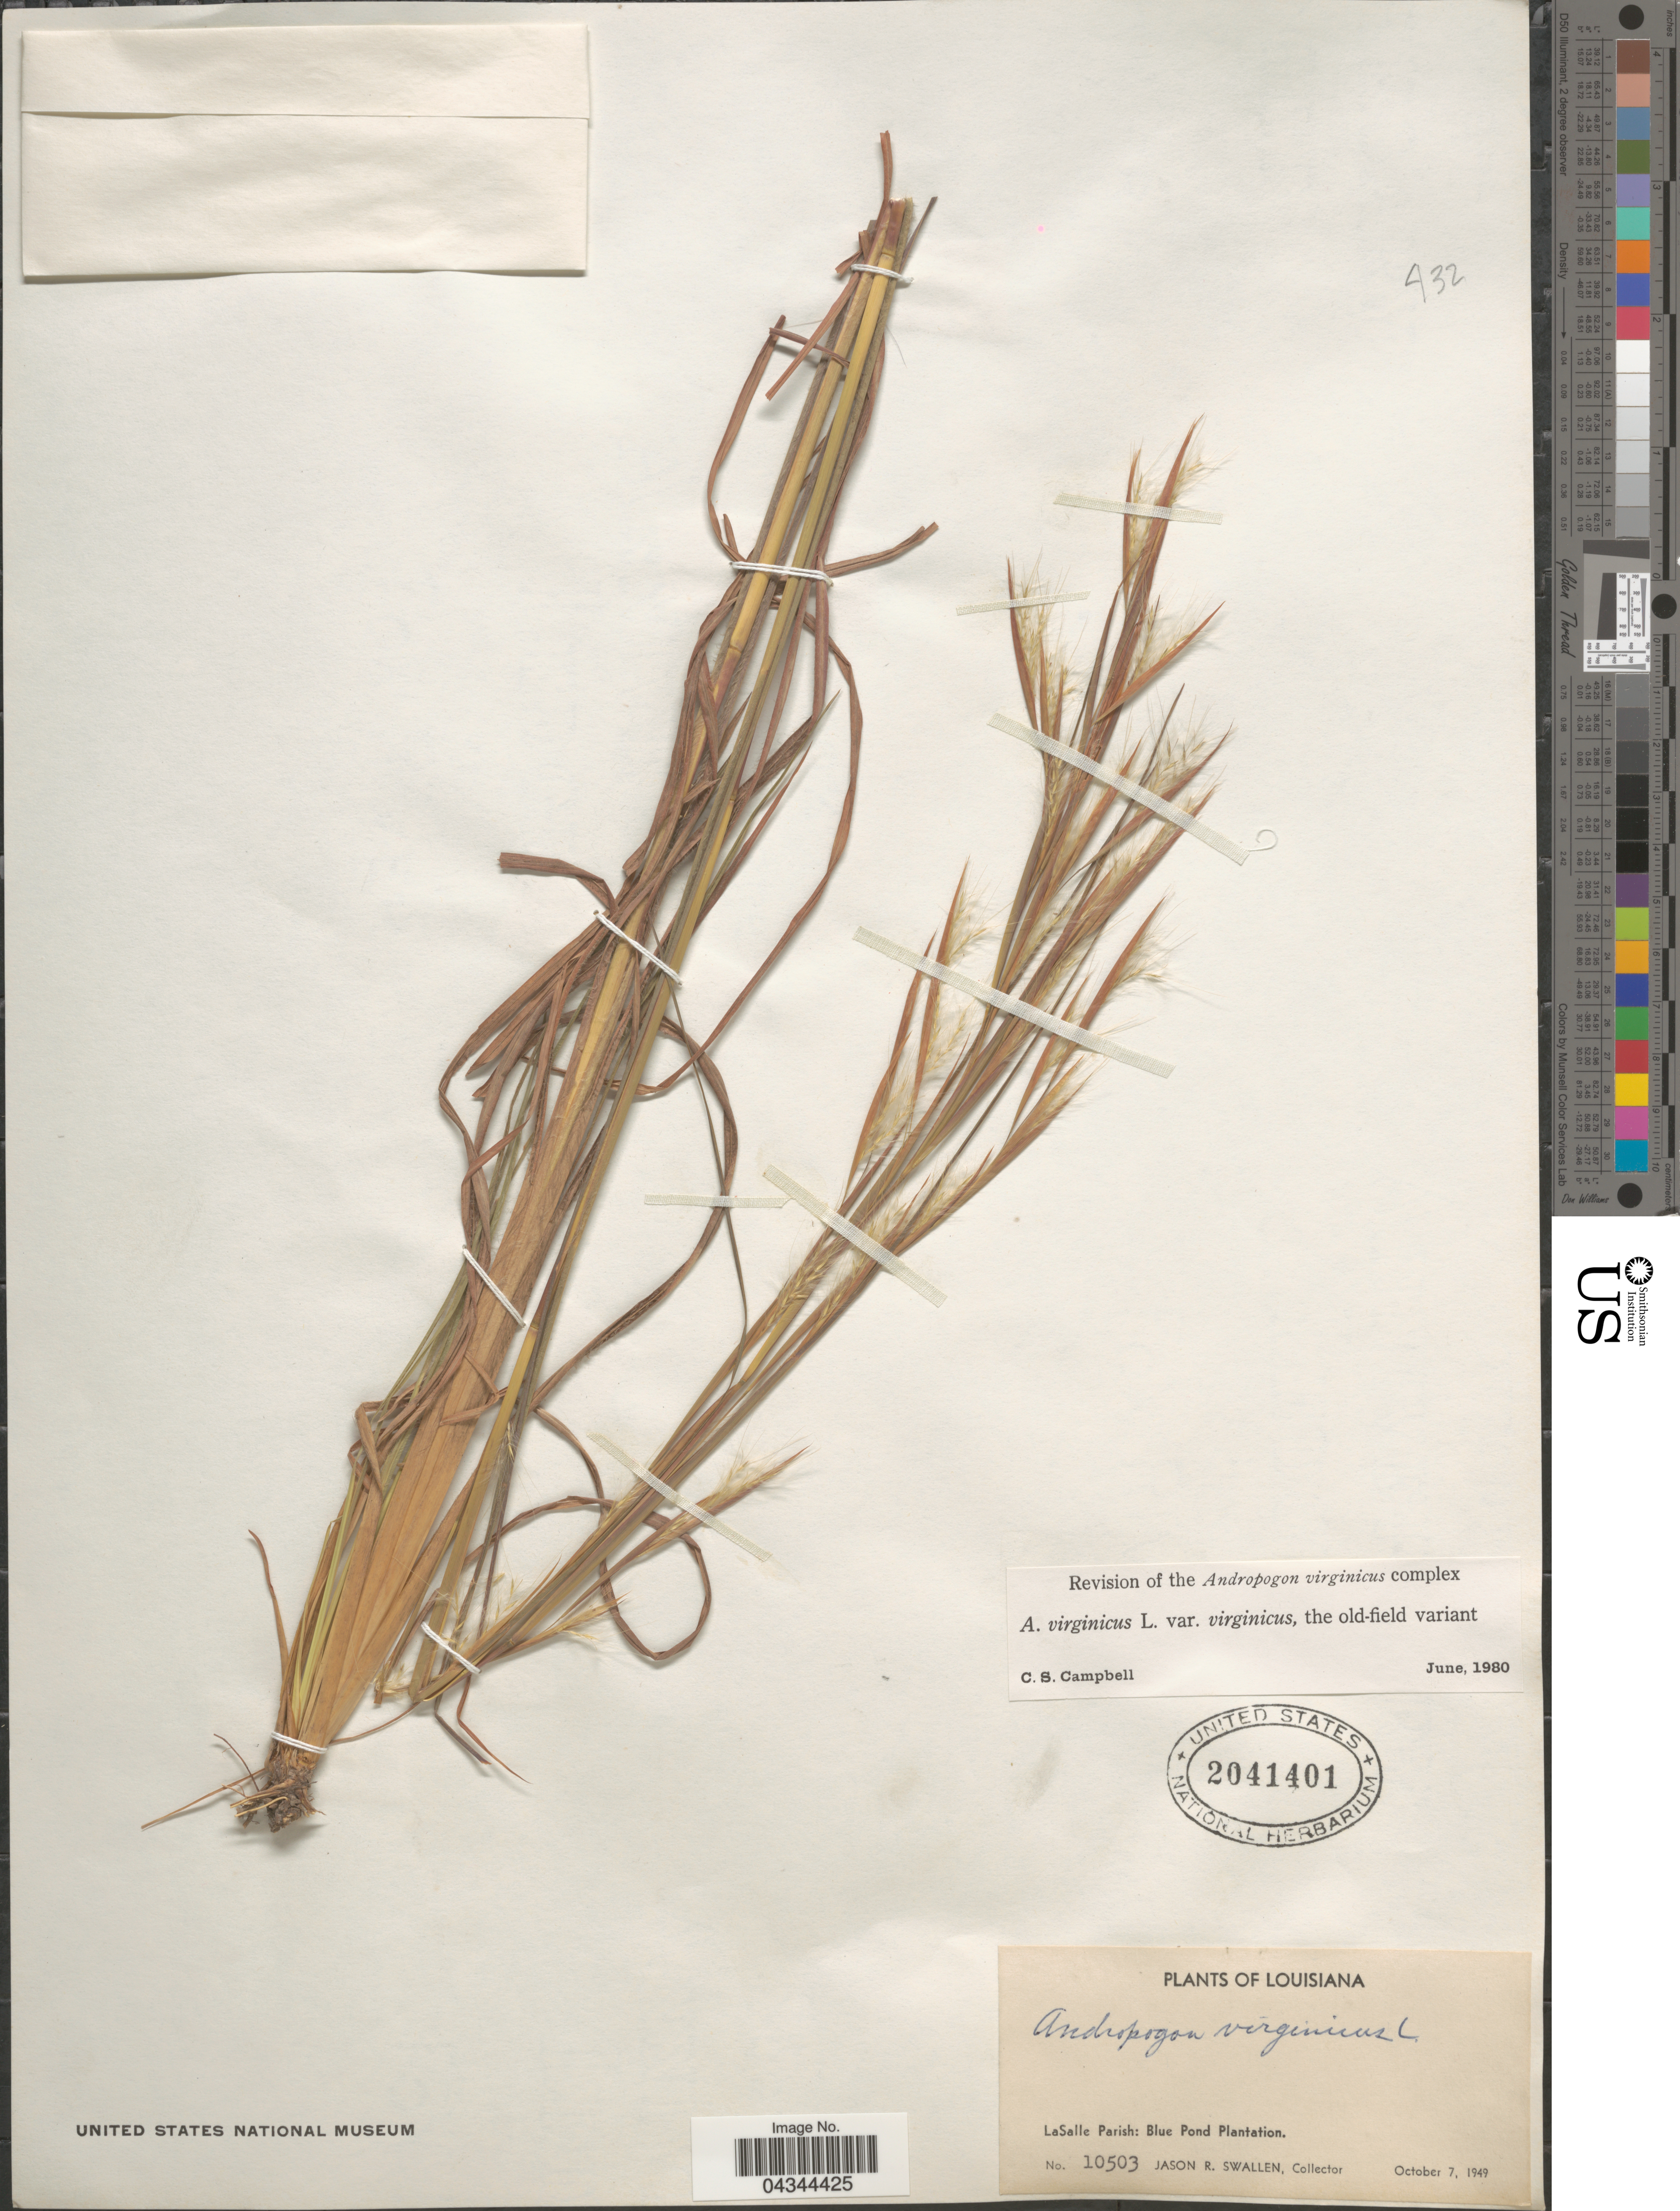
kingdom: Plantae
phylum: Tracheophyta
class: Liliopsida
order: Poales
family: Poaceae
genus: Andropogon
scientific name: Andropogon virginicus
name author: L.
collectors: J. R. Swallen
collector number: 10503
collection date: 1949-10-07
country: United States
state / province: Louisiana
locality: LaSalle Parish: Blue Pond Plantation.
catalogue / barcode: US 2041401